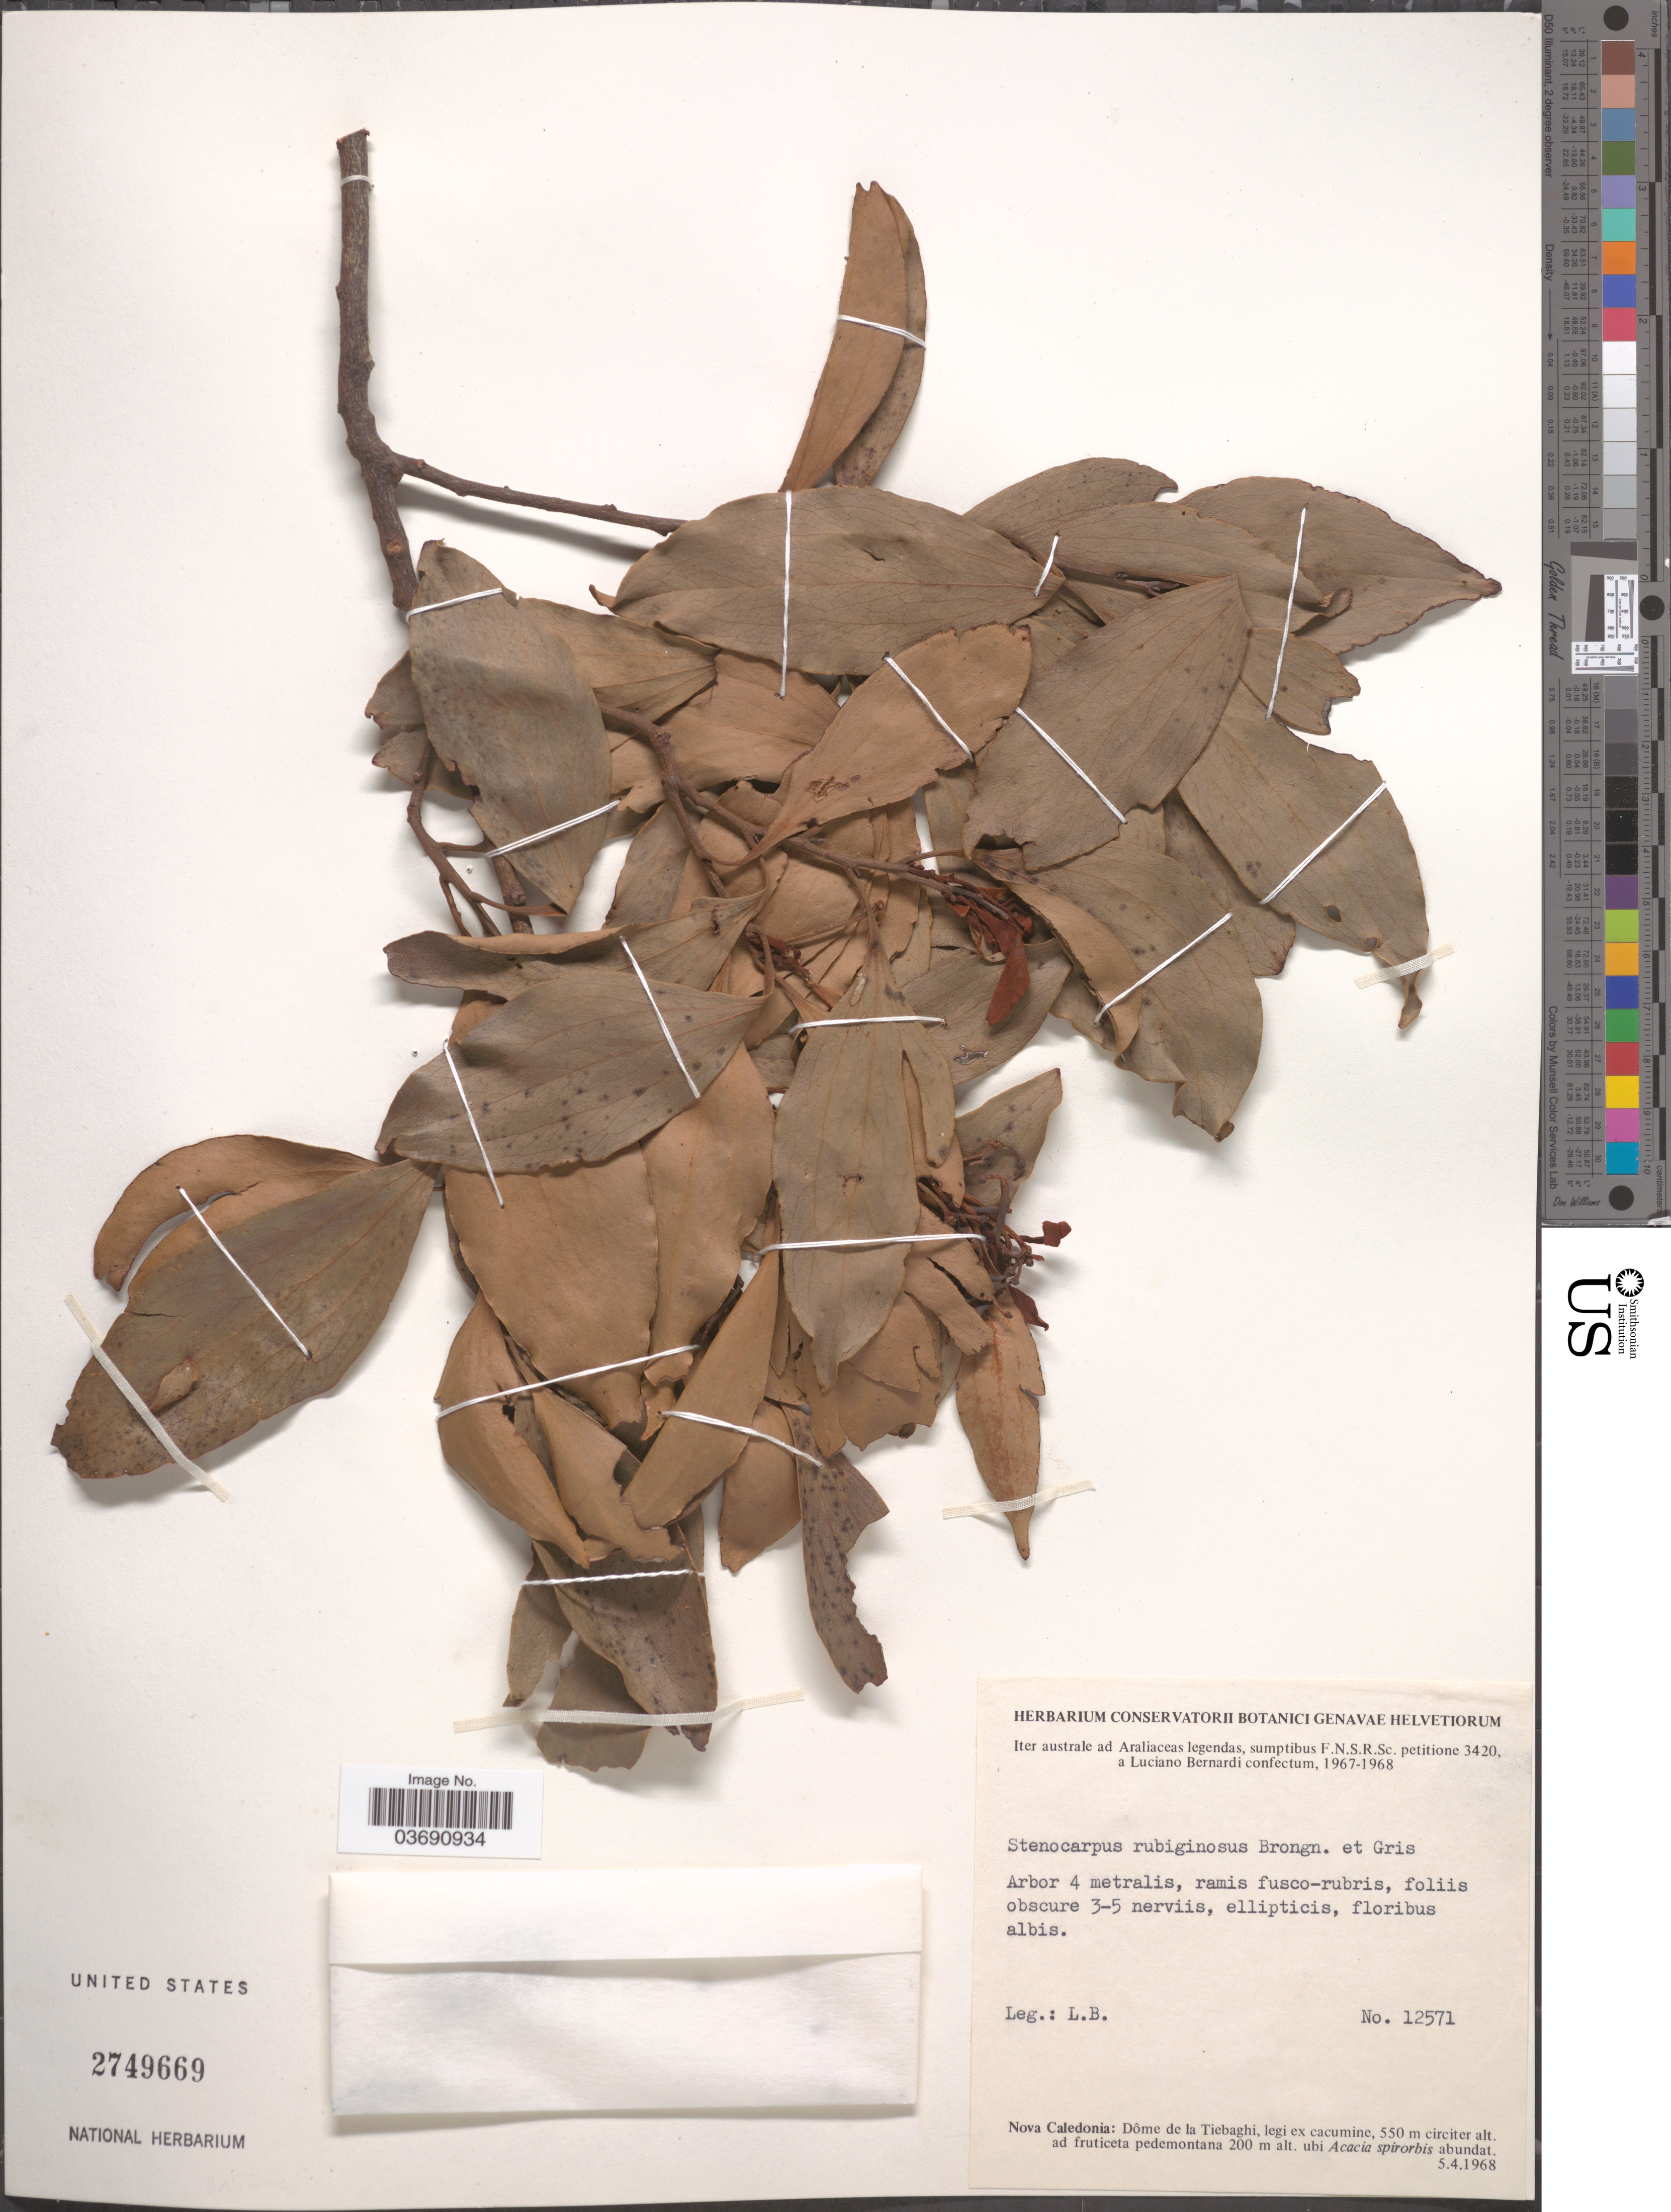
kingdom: Plantae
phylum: Tracheophyta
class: Magnoliopsida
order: Proteales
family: Proteaceae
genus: Stenocarpus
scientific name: Stenocarpus rubiginosus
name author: Brongn. & Gris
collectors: L. Bernardi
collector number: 12571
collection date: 1968-04-05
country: New Caledonia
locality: Nova Caledonia: Dôme de la Tiebaghi, legi ex cacumine.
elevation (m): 550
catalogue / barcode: US 2749669